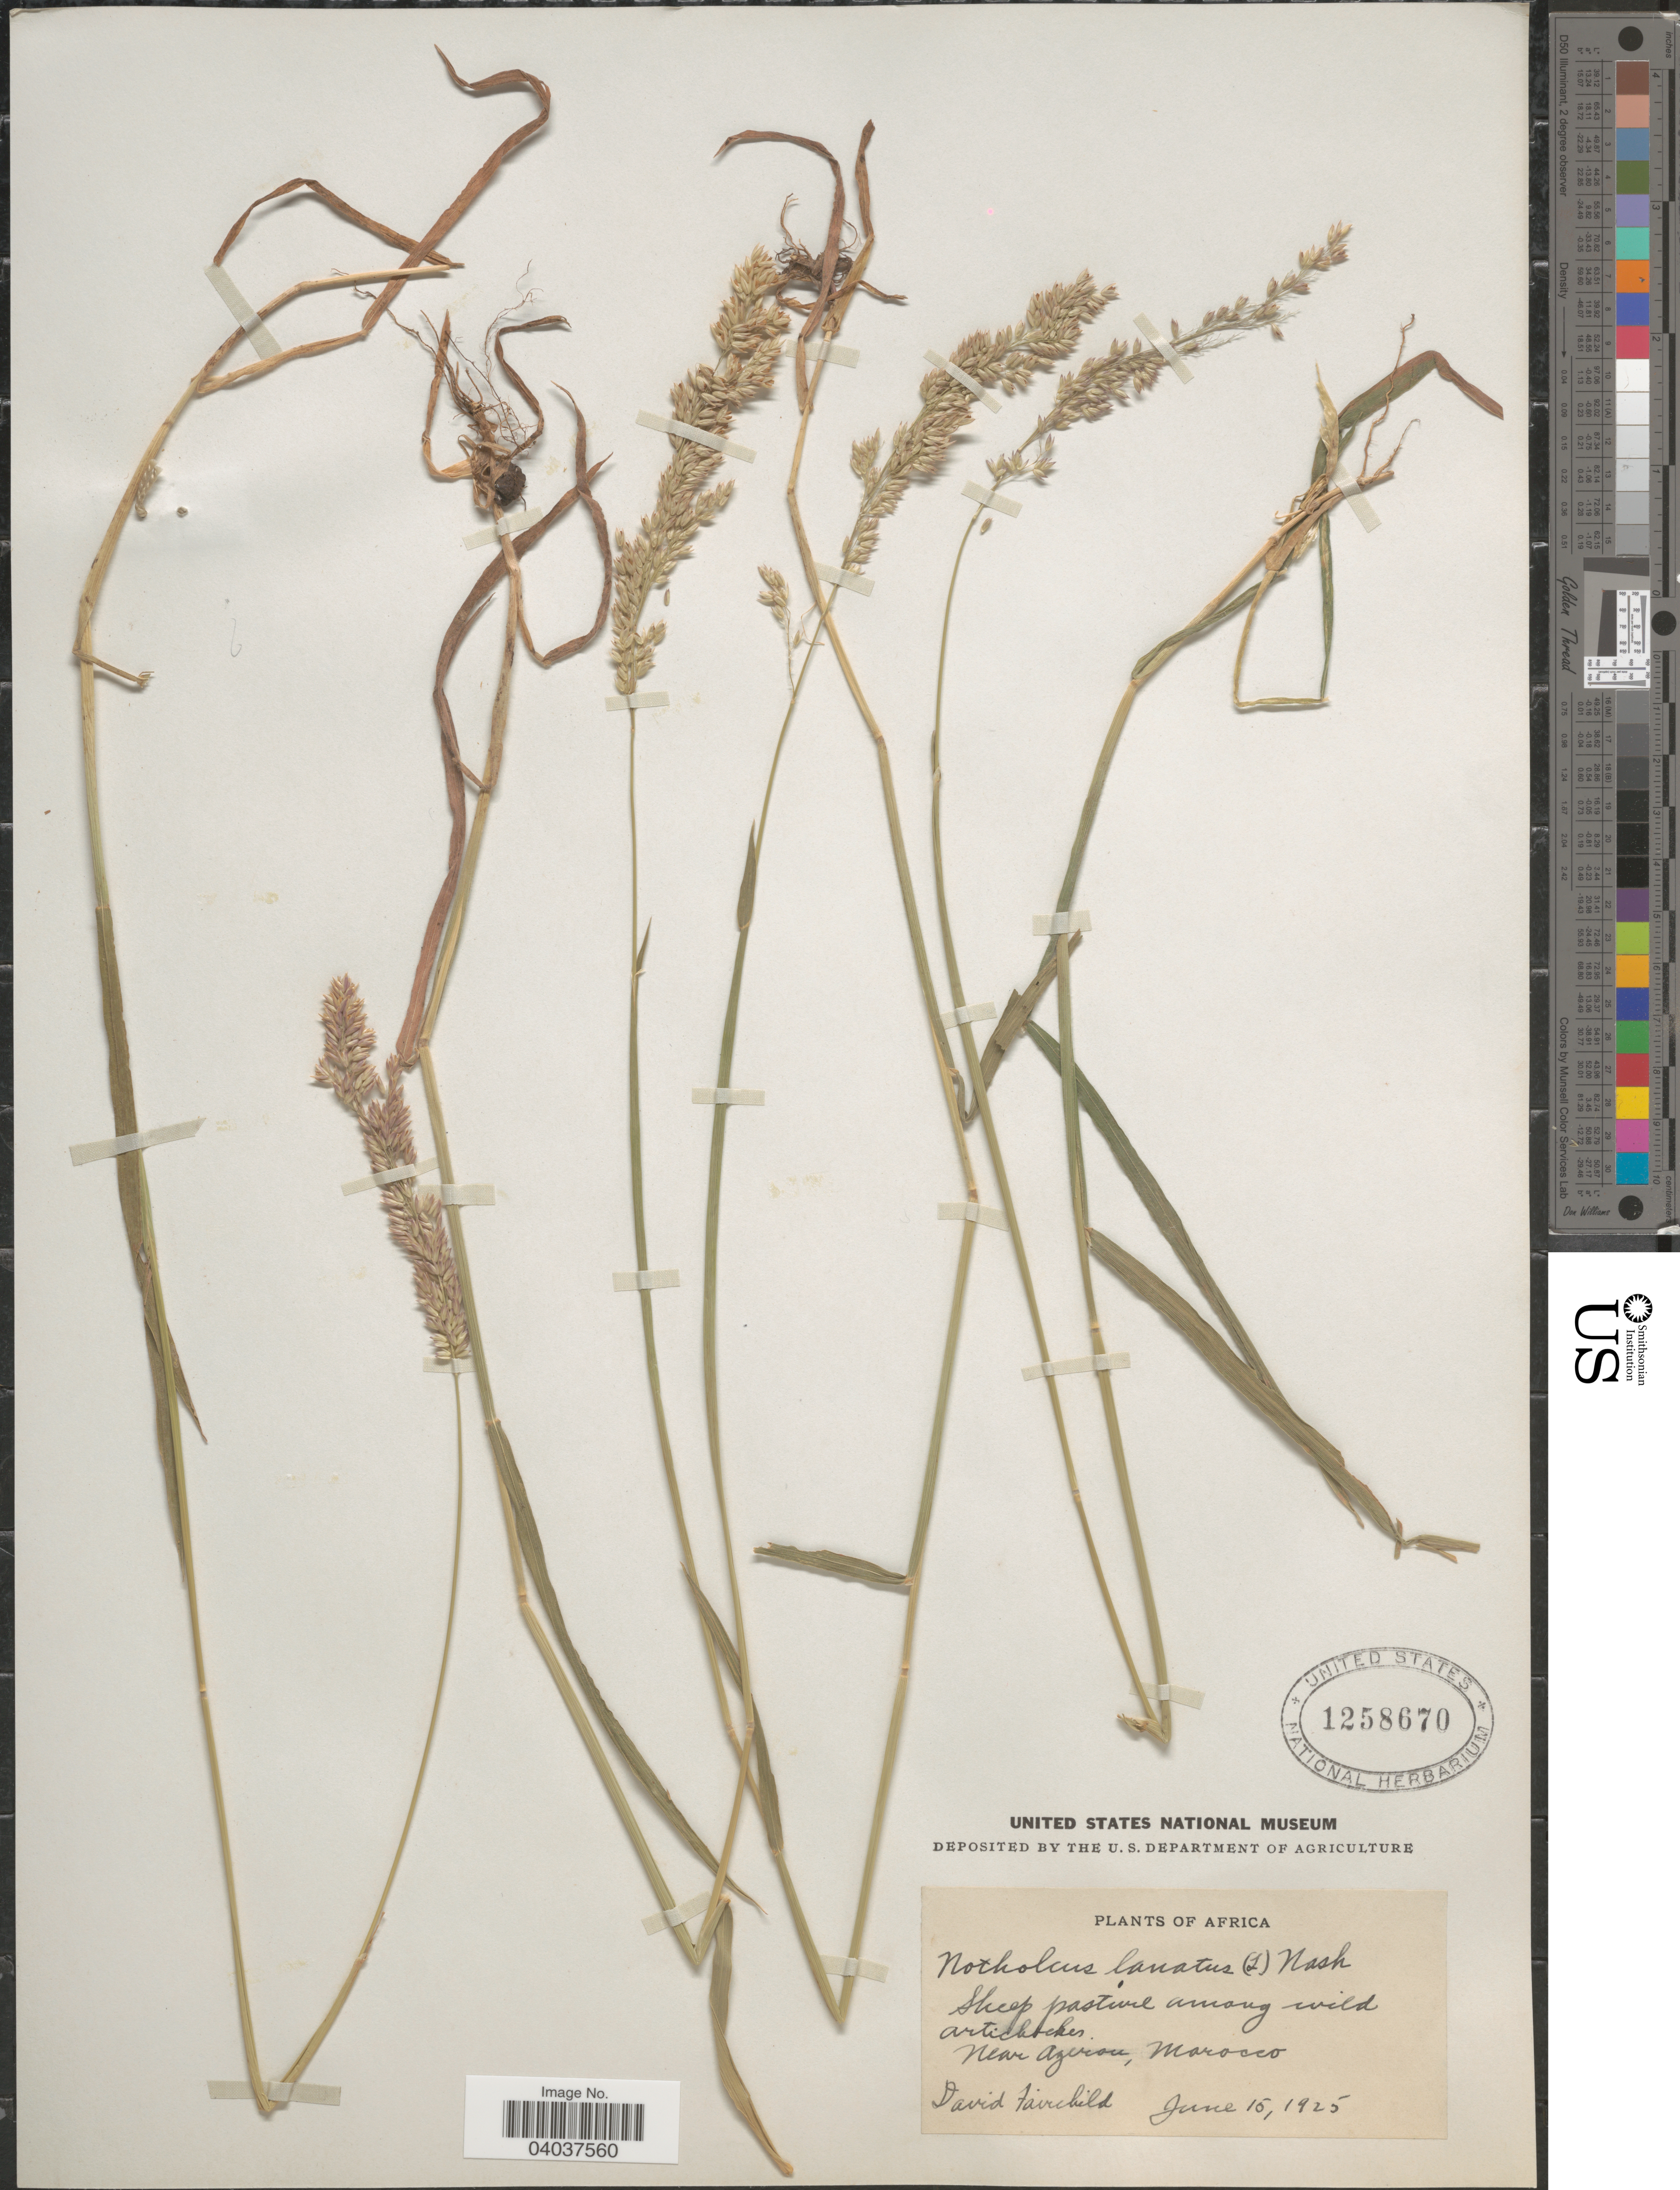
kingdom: Plantae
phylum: Tracheophyta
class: Liliopsida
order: Poales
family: Poaceae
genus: Holcus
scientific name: Holcus lanatus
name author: L.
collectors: D. Fairchild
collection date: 1925-06-15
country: Morocco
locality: Near Azrou.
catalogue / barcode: US 1258670